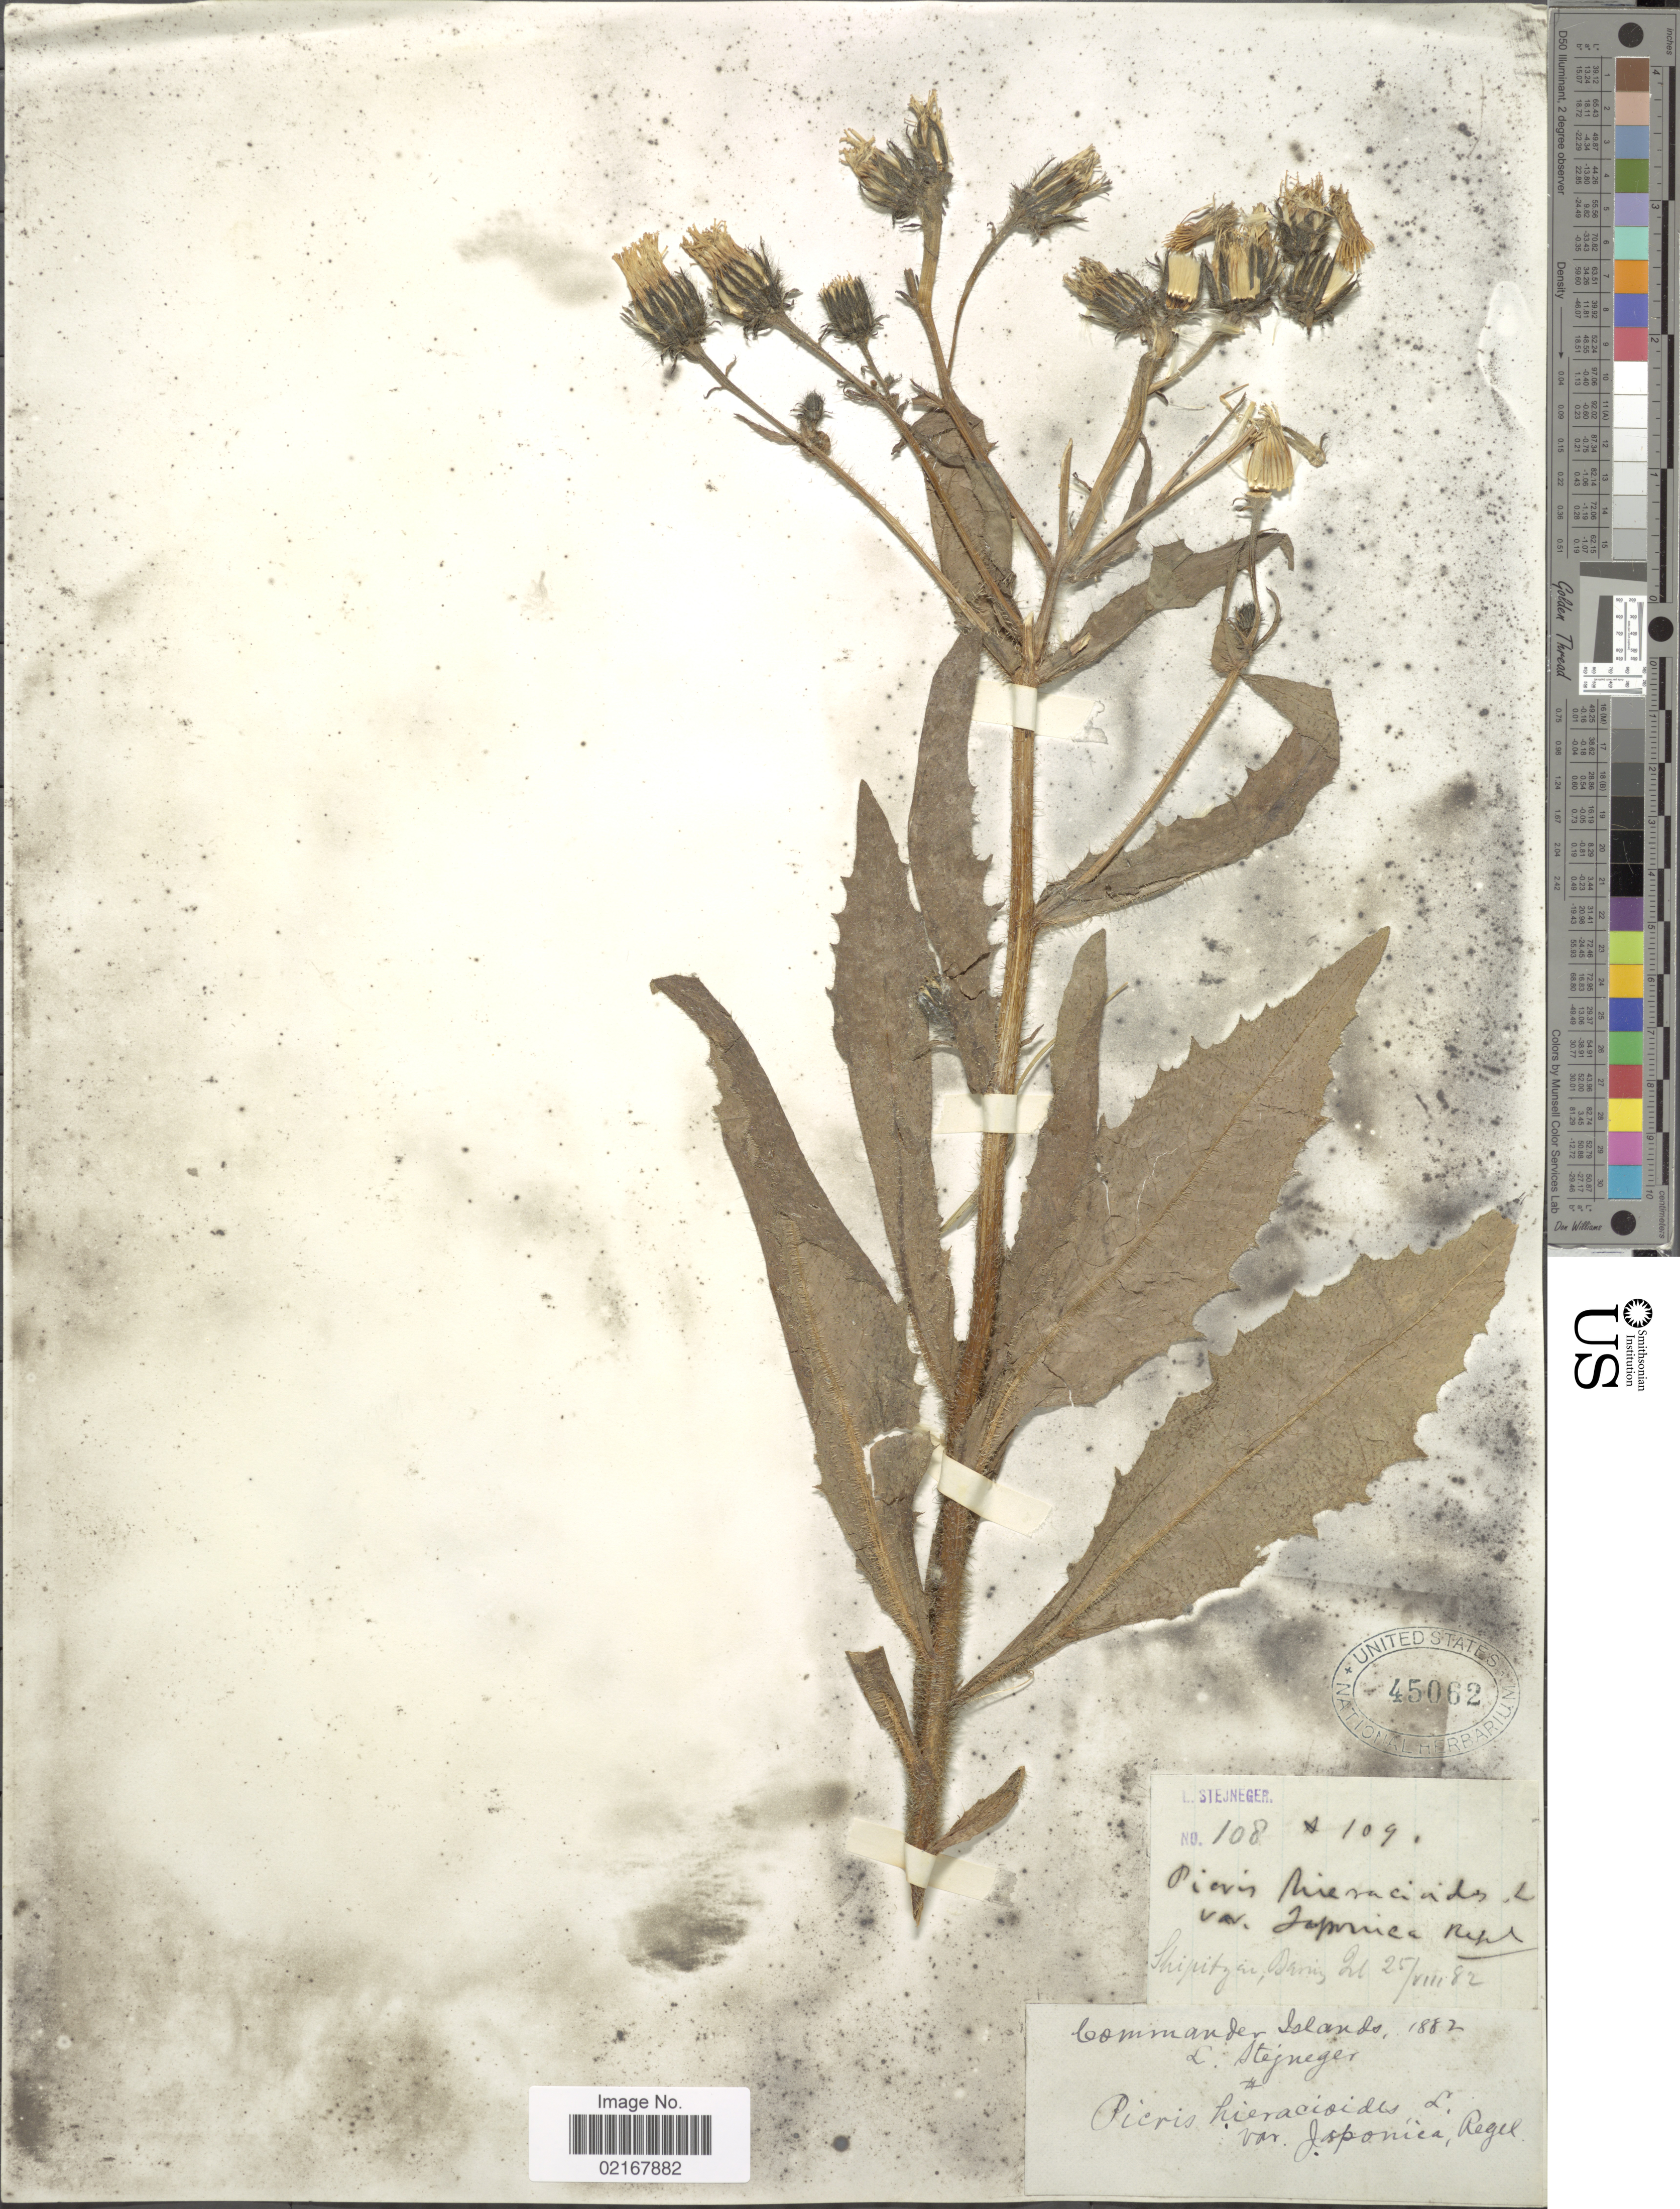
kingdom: Plantae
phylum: Tracheophyta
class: Magnoliopsida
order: Asterales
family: Asteraceae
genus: Picris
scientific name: Picris hieracioides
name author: L.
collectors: L. Stejneger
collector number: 108/109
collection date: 1882-08-25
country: Russian Federation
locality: Commander Islands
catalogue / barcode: US 45062